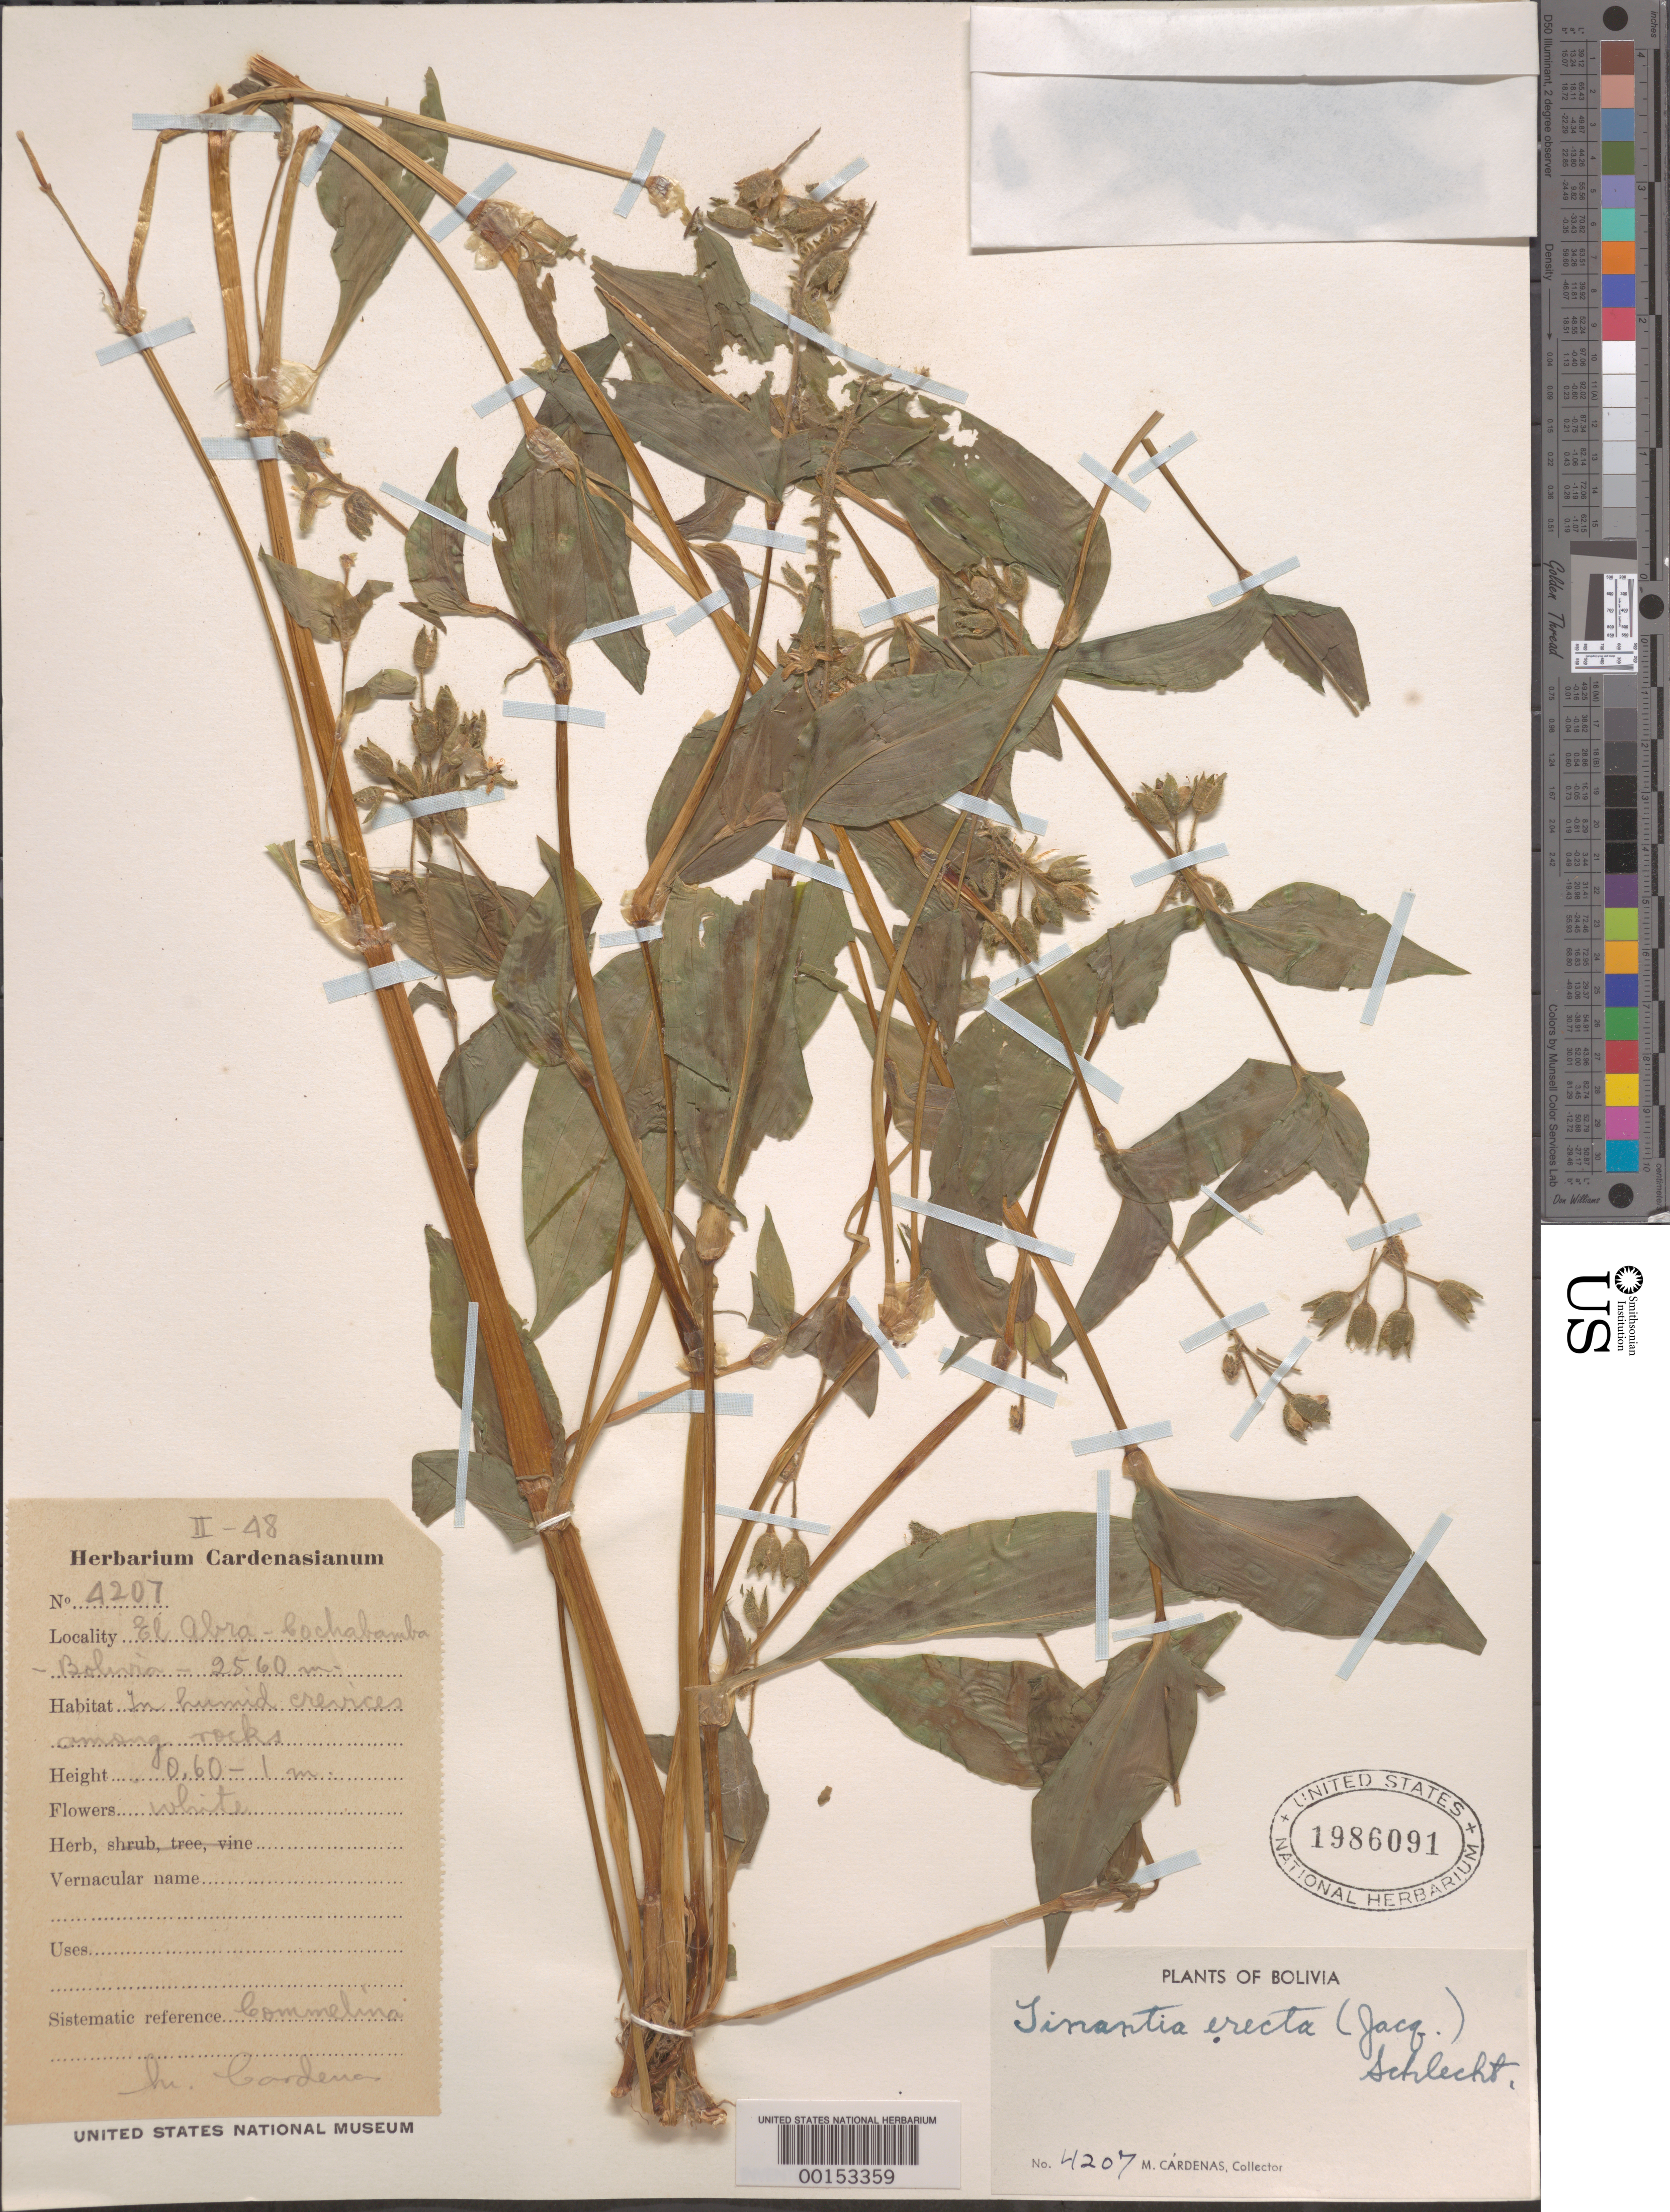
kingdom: Plantae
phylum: Tracheophyta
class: Liliopsida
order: Commelinales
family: Commelinaceae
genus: Tinantia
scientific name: Tinantia erecta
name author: (Jacq.) Fenzl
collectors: M. Cárdenas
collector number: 4207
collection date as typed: Feb 1948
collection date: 1948-02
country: Bolivia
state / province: Cochabamba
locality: El Abra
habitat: Humid crevices among rocks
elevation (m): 2560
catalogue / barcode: US 1986091